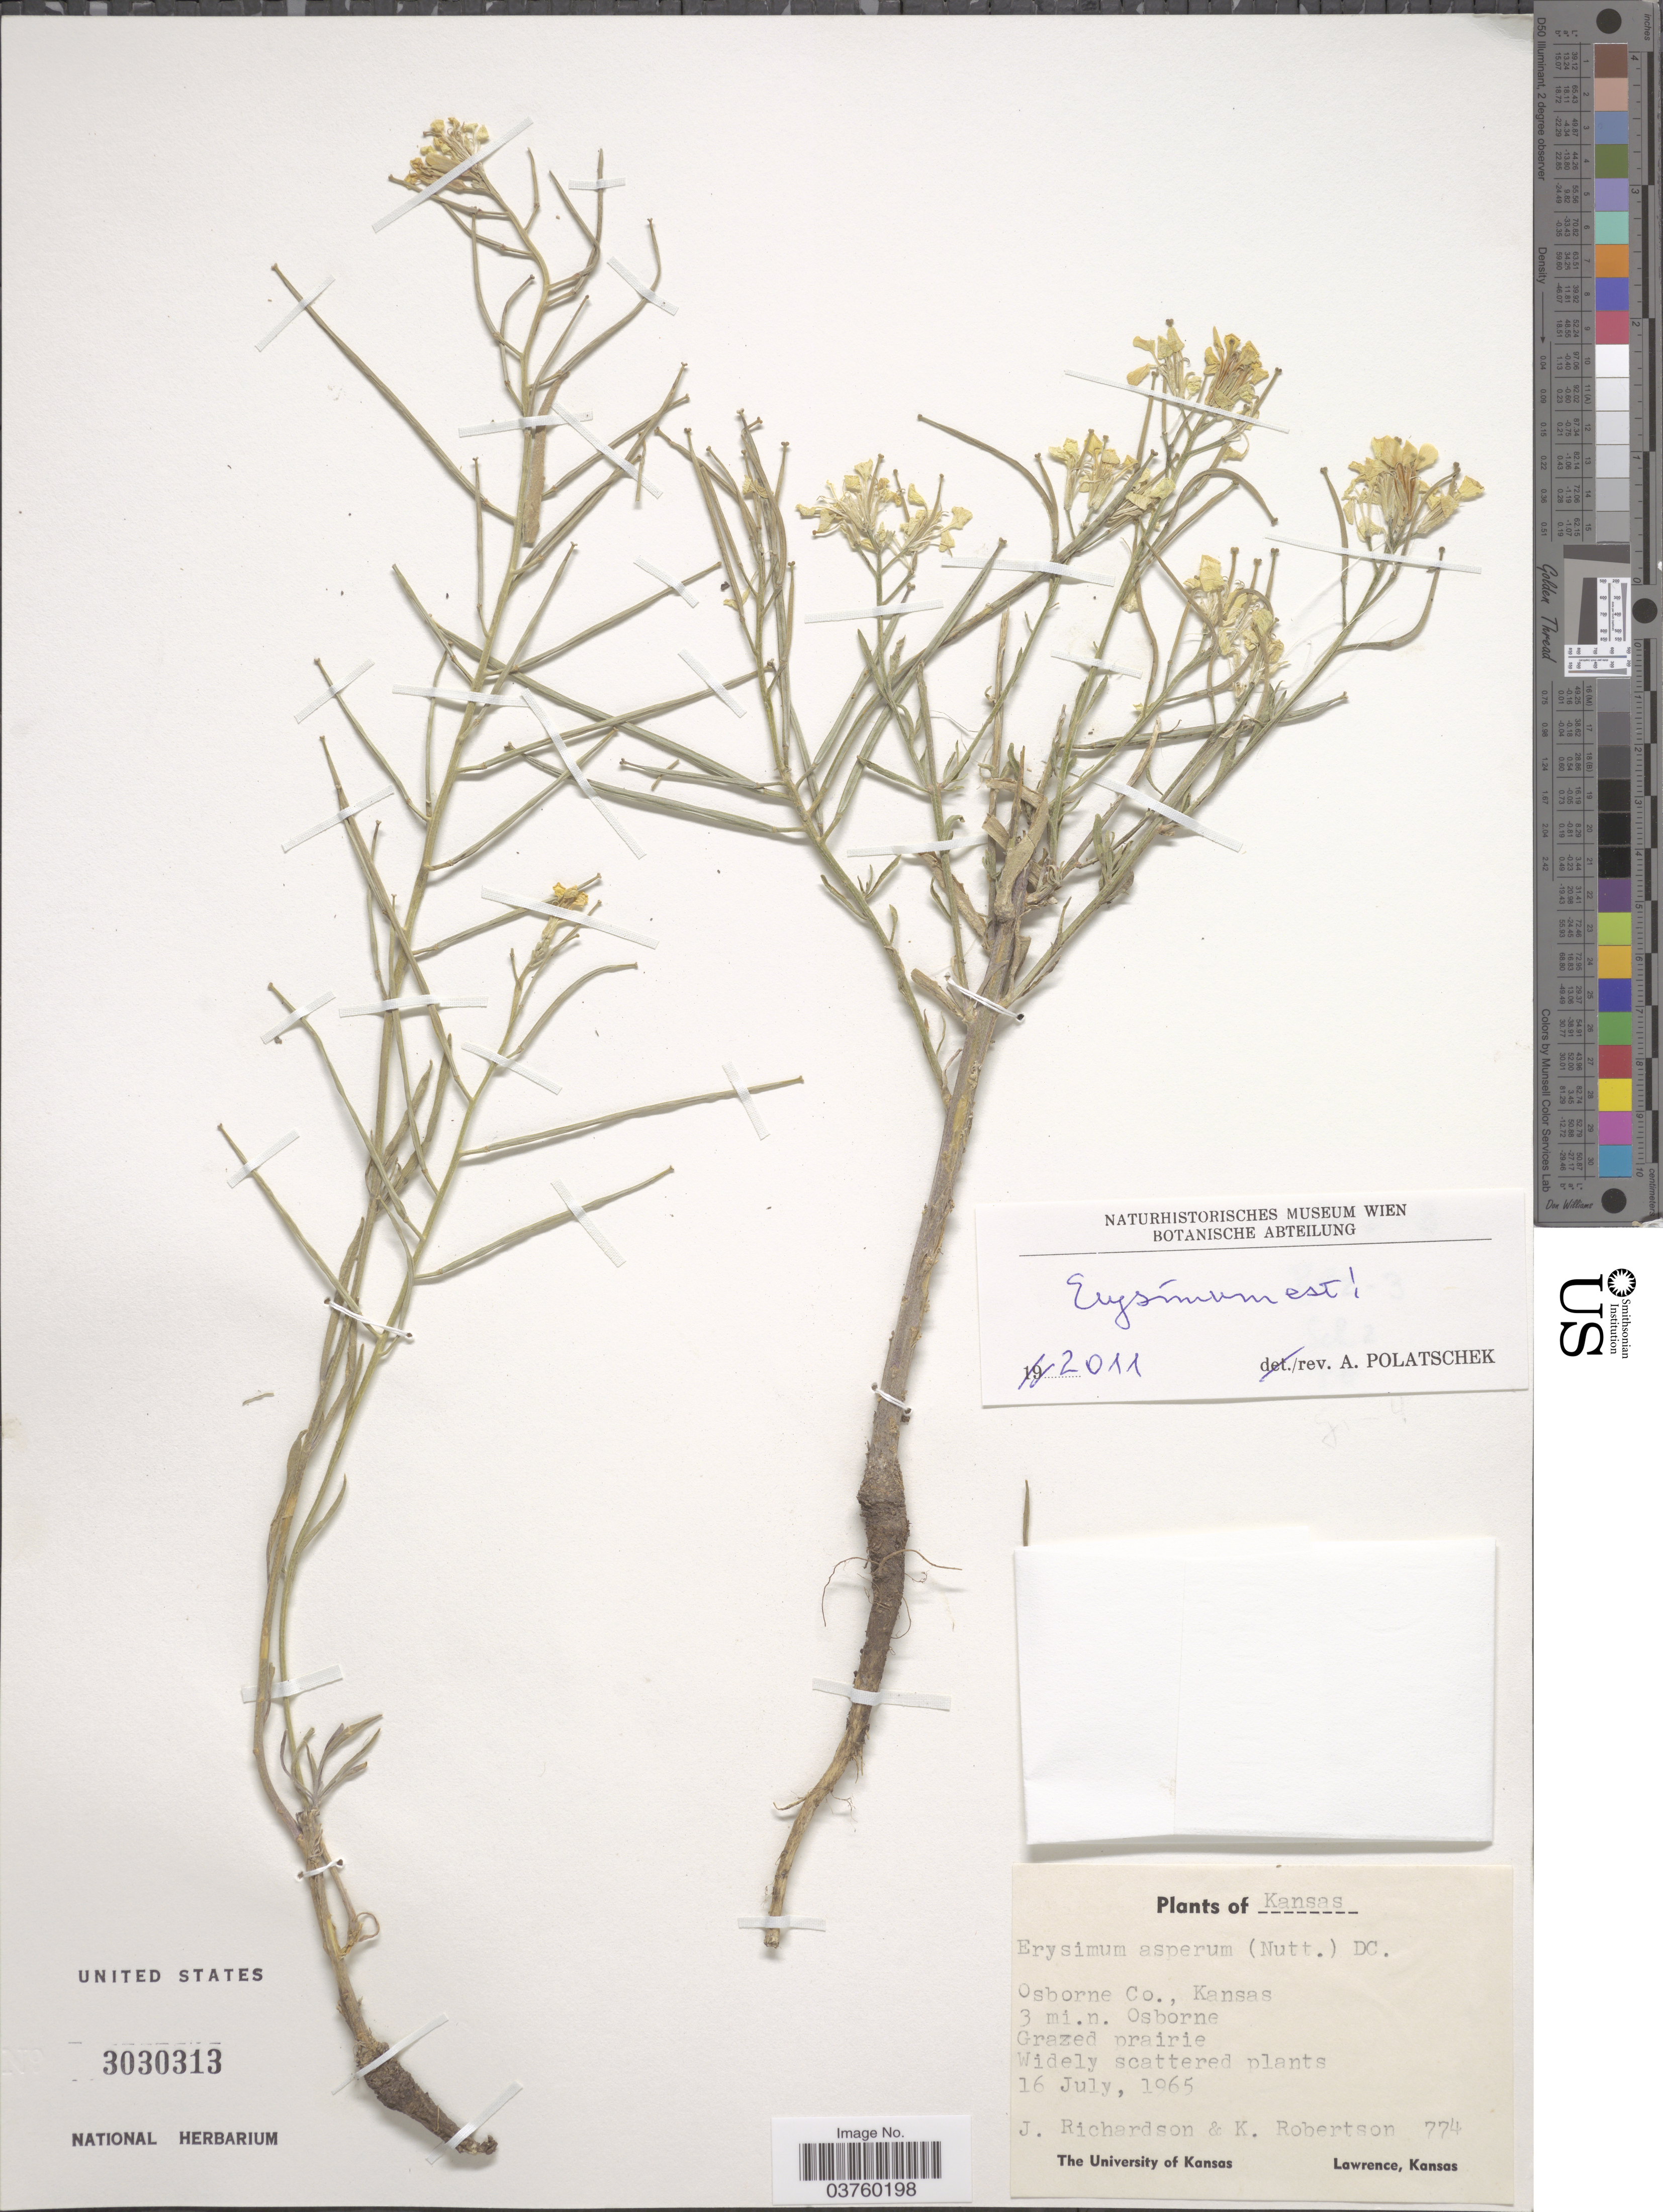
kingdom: Plantae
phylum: Tracheophyta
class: Magnoliopsida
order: Brassicales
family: Brassicaceae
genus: Erysimum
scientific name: Erysimum asperum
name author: (Nutt.) DC.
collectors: J. Richardson & K. Robertson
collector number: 774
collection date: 1965-07-16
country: United States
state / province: Kansas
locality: Osborne Co., 3 mi. n. Osborne.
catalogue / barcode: US 3030313